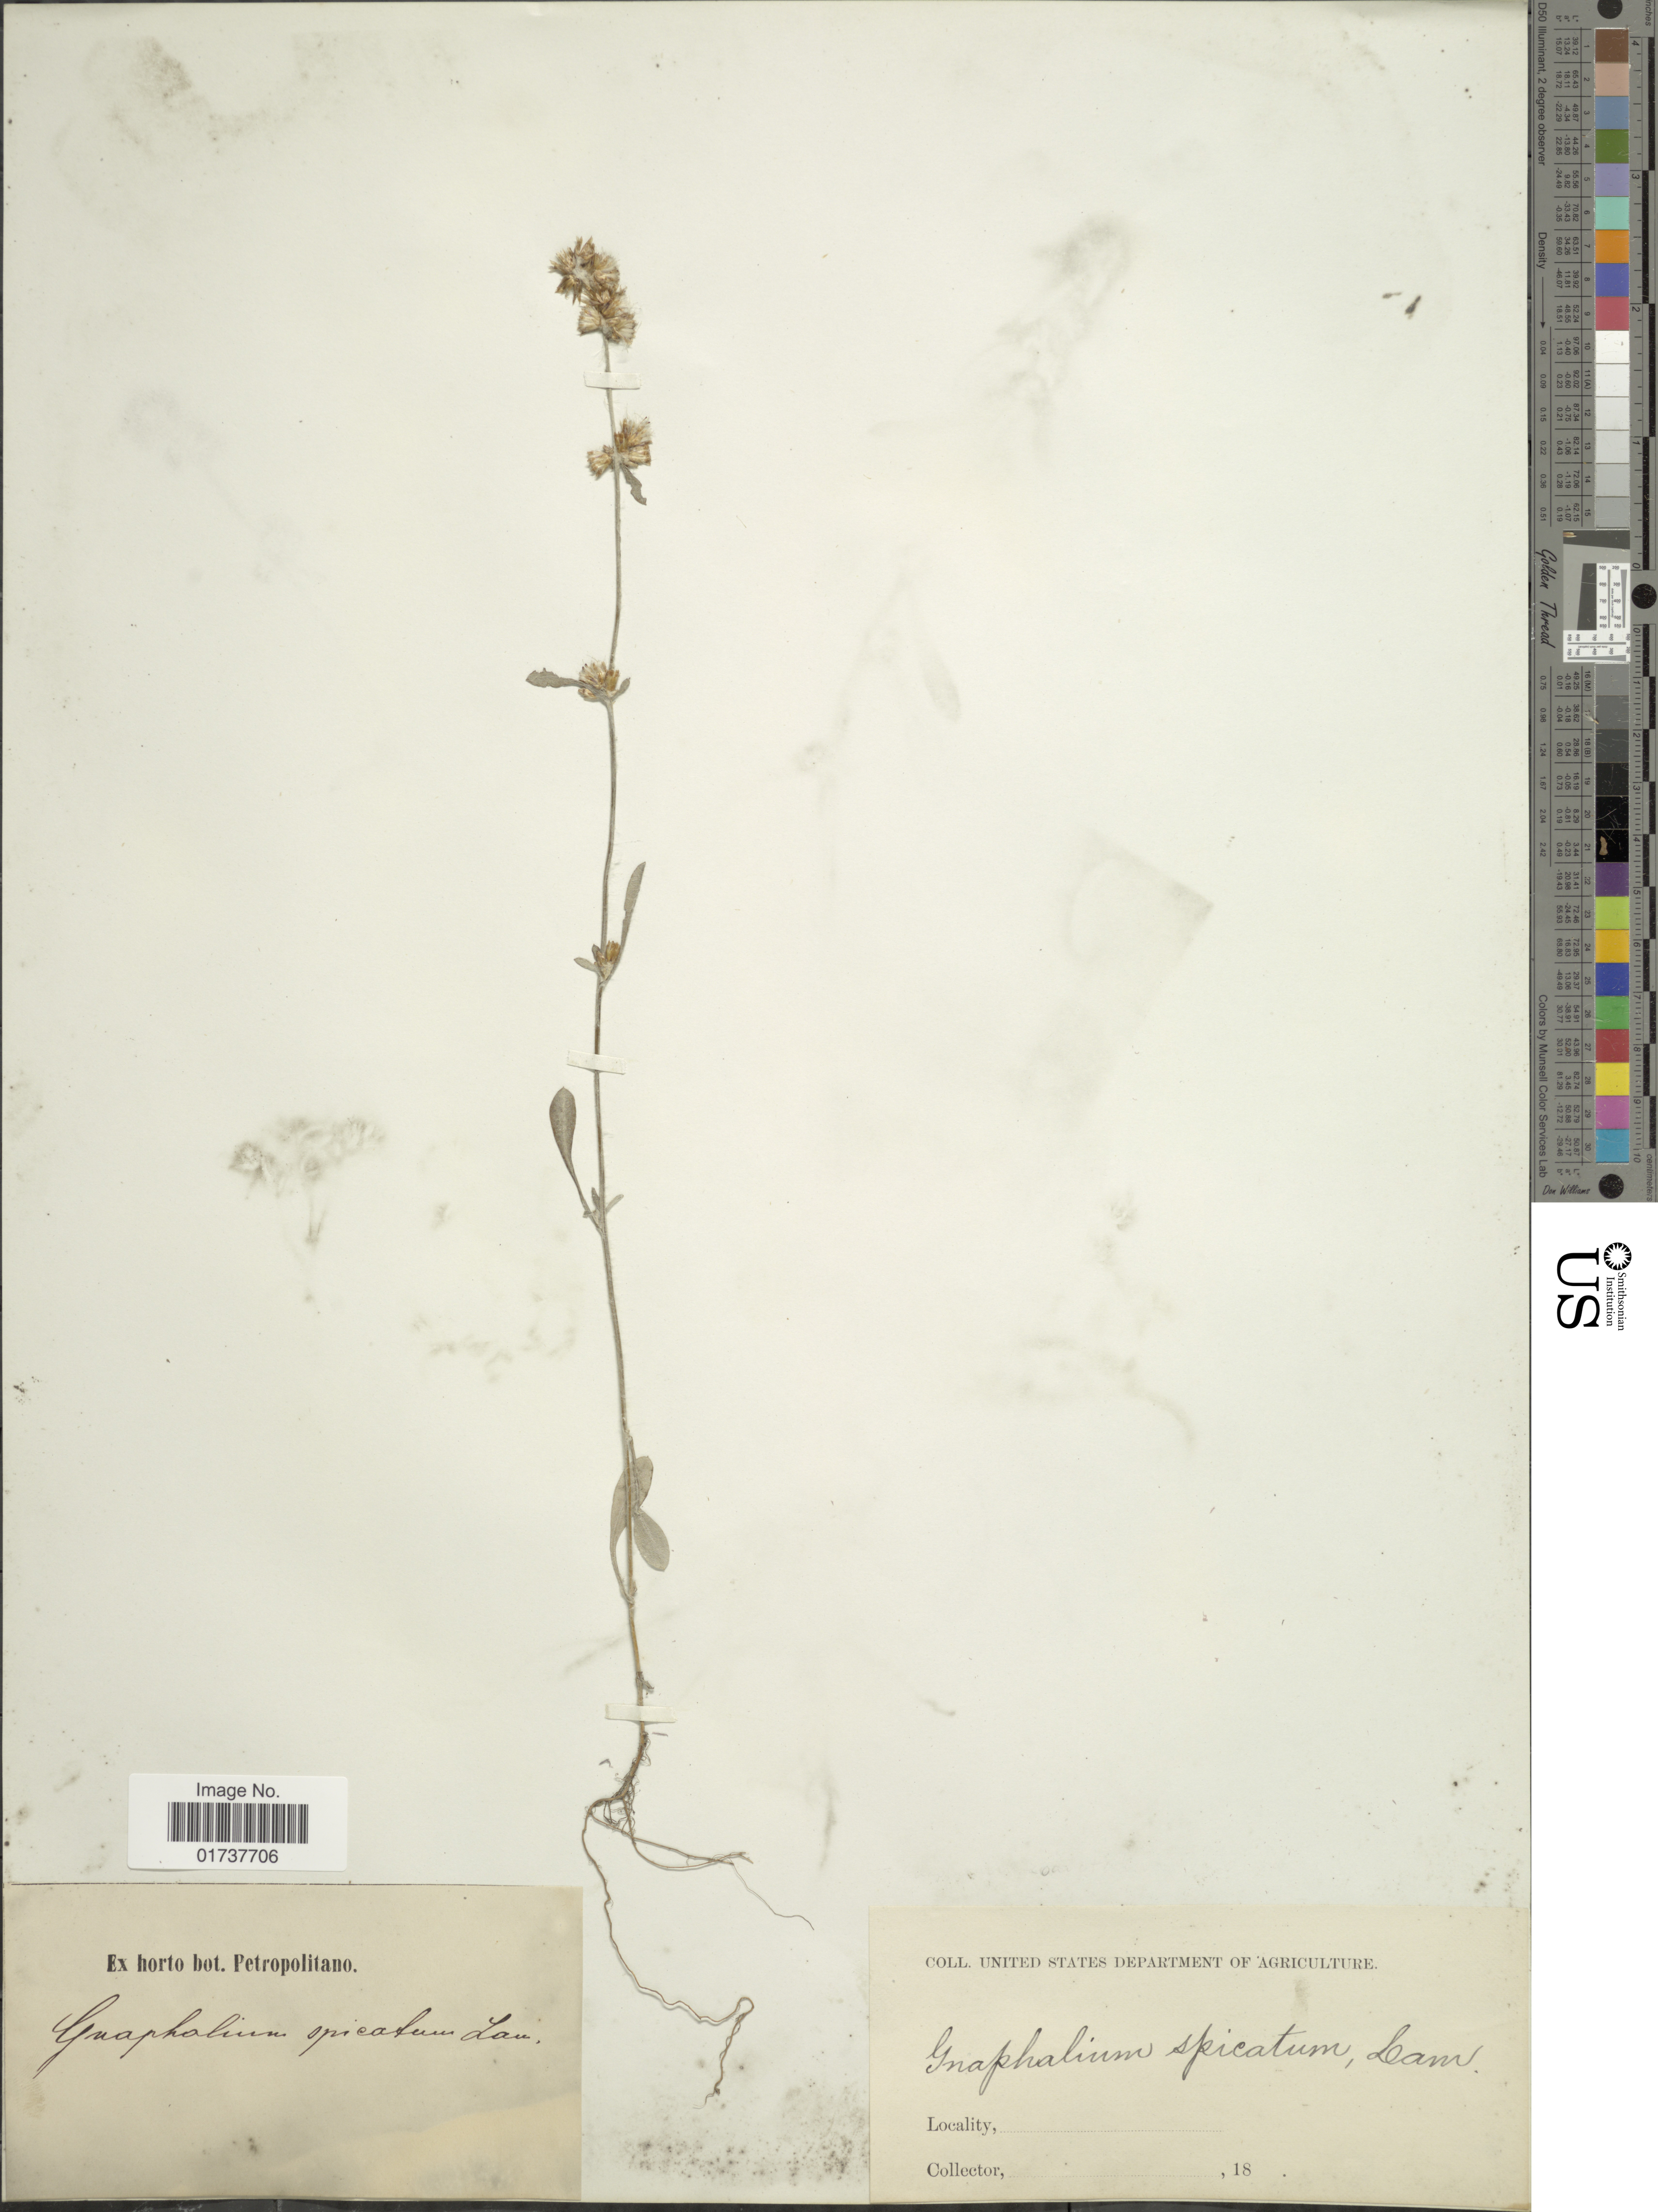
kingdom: Plantae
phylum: Tracheophyta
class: Magnoliopsida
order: Asterales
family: Asteraceae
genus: Gnaphalium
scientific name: Gnaphalium coarctatum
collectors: ex Horto Bot. Petropolitano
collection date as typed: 18